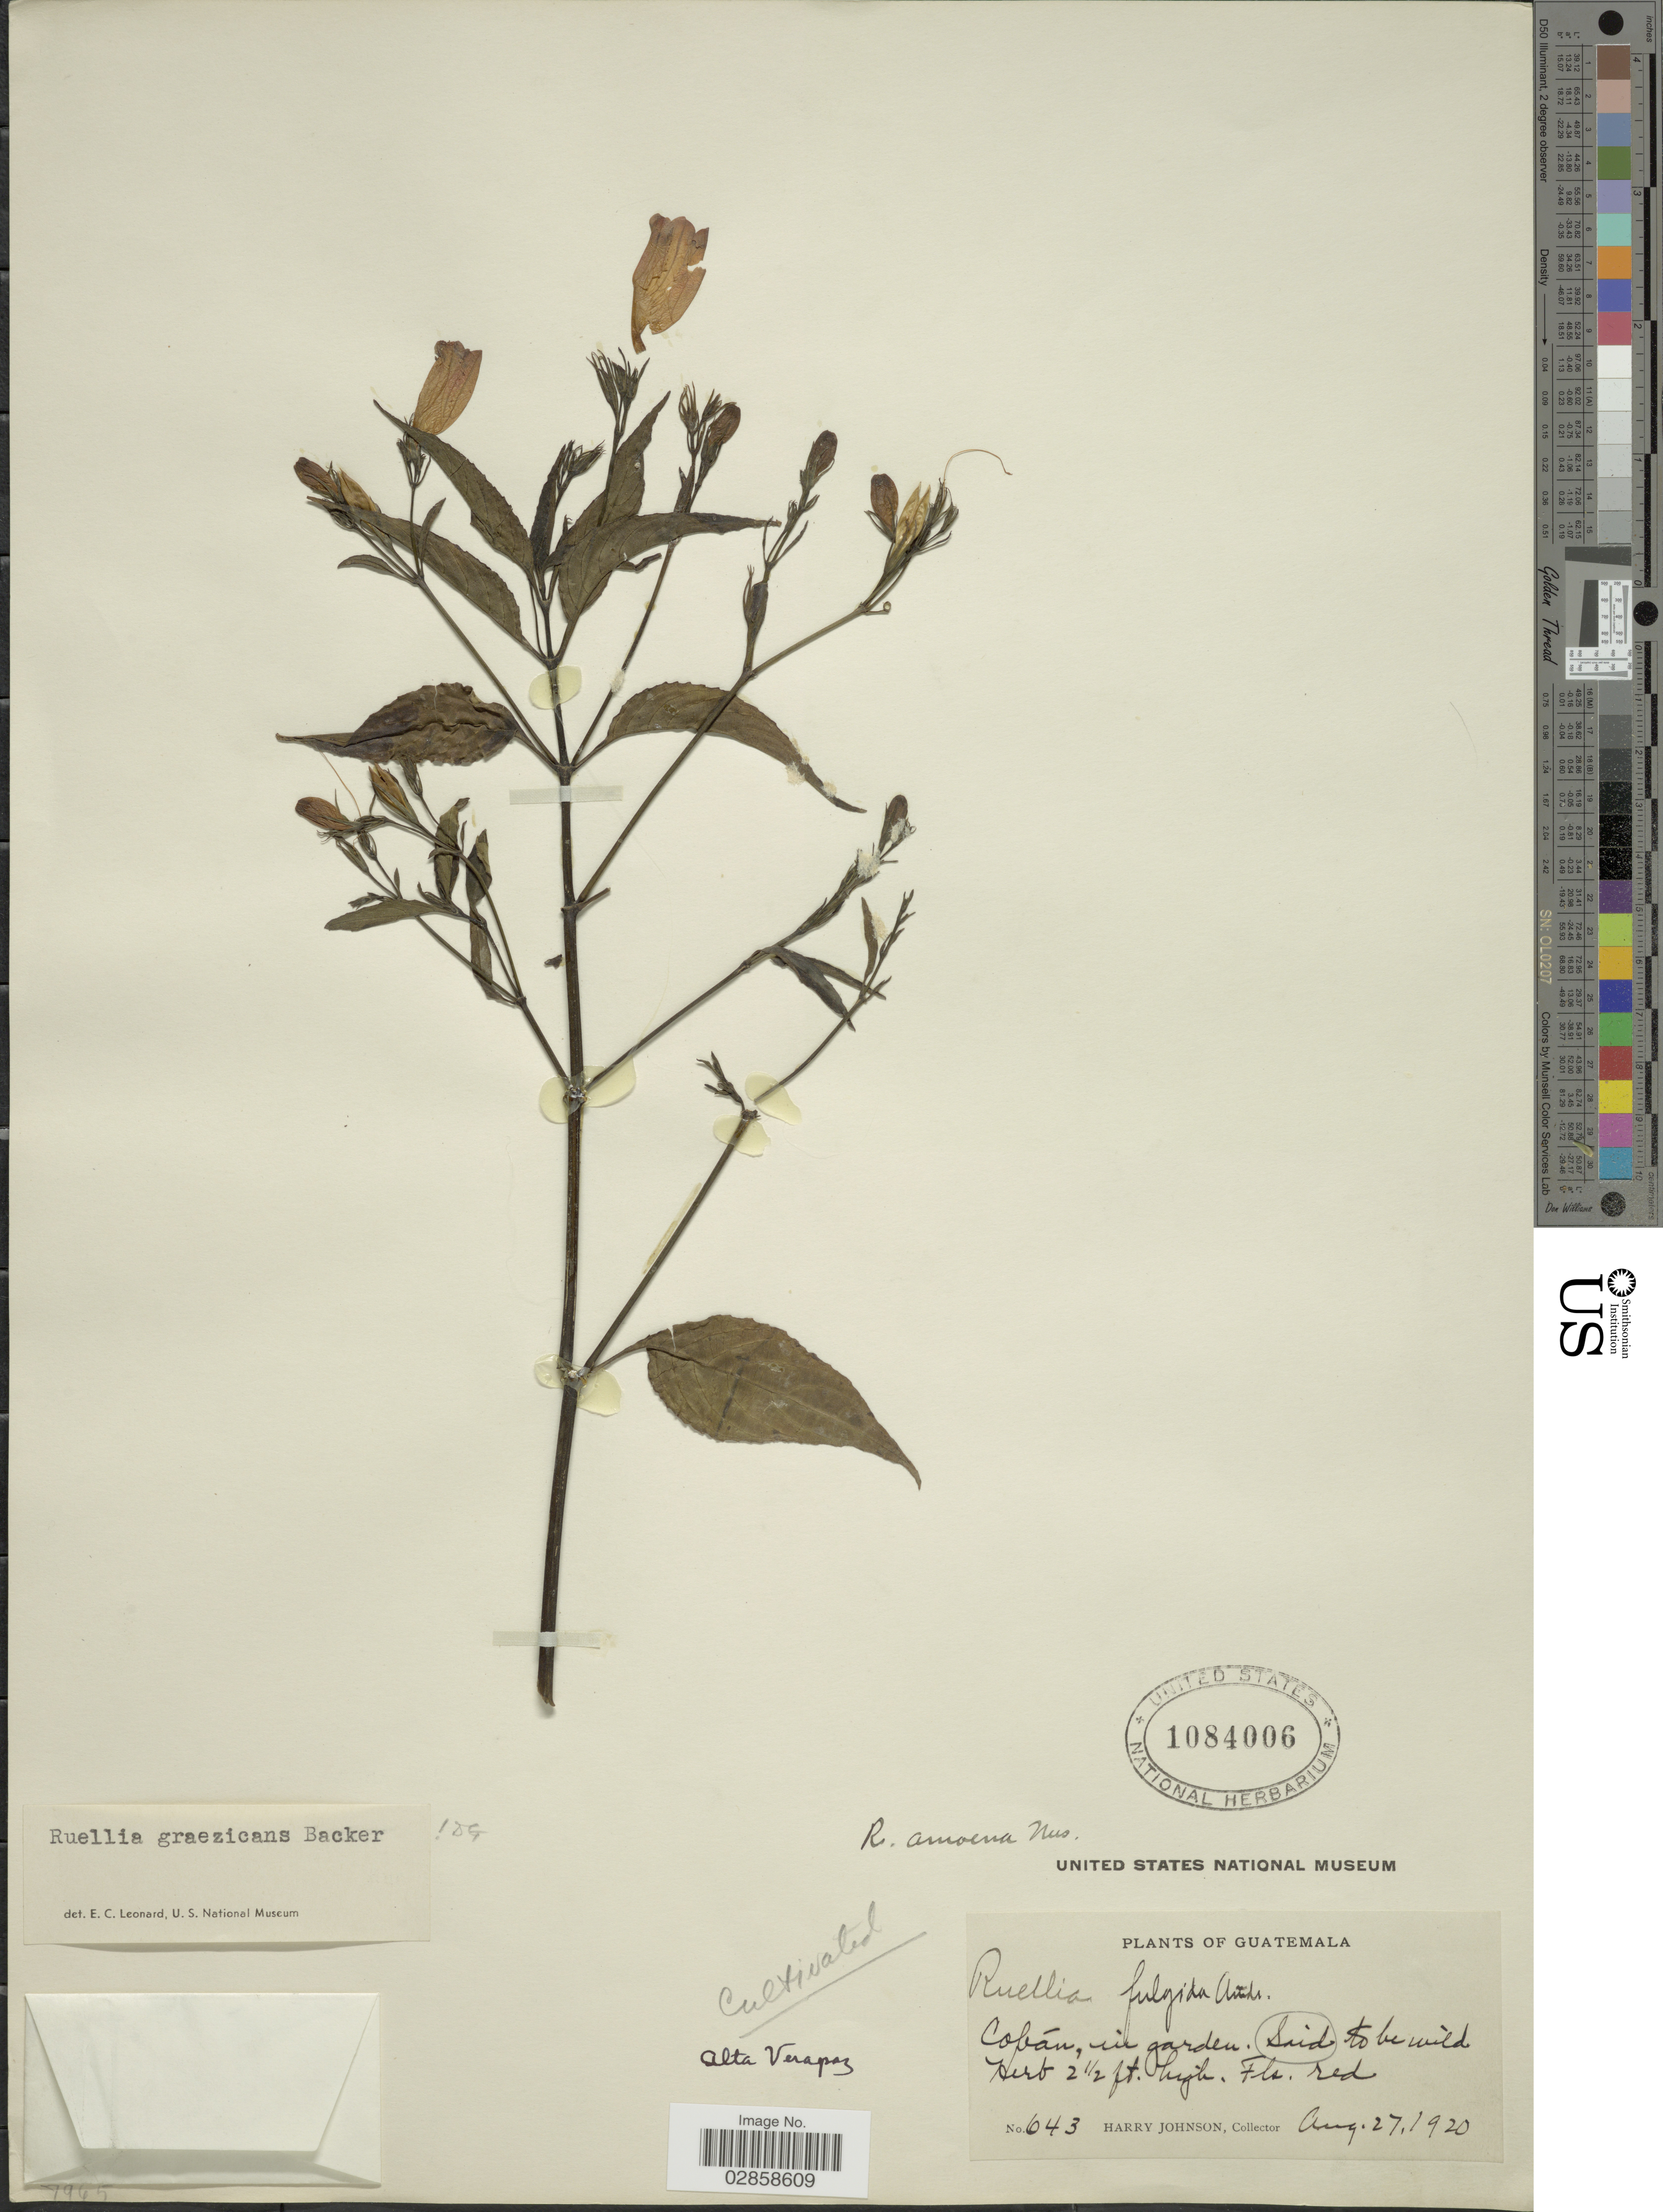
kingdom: Plantae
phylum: Tracheophyta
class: Magnoliopsida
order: Lamiales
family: Acanthaceae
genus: Ruellia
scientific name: Ruellia graecizans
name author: Backer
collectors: H. Johnson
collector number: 643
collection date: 1920-08-27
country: Guatemala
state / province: Alta Verapaz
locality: Cobán, in garden.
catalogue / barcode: US 1084006